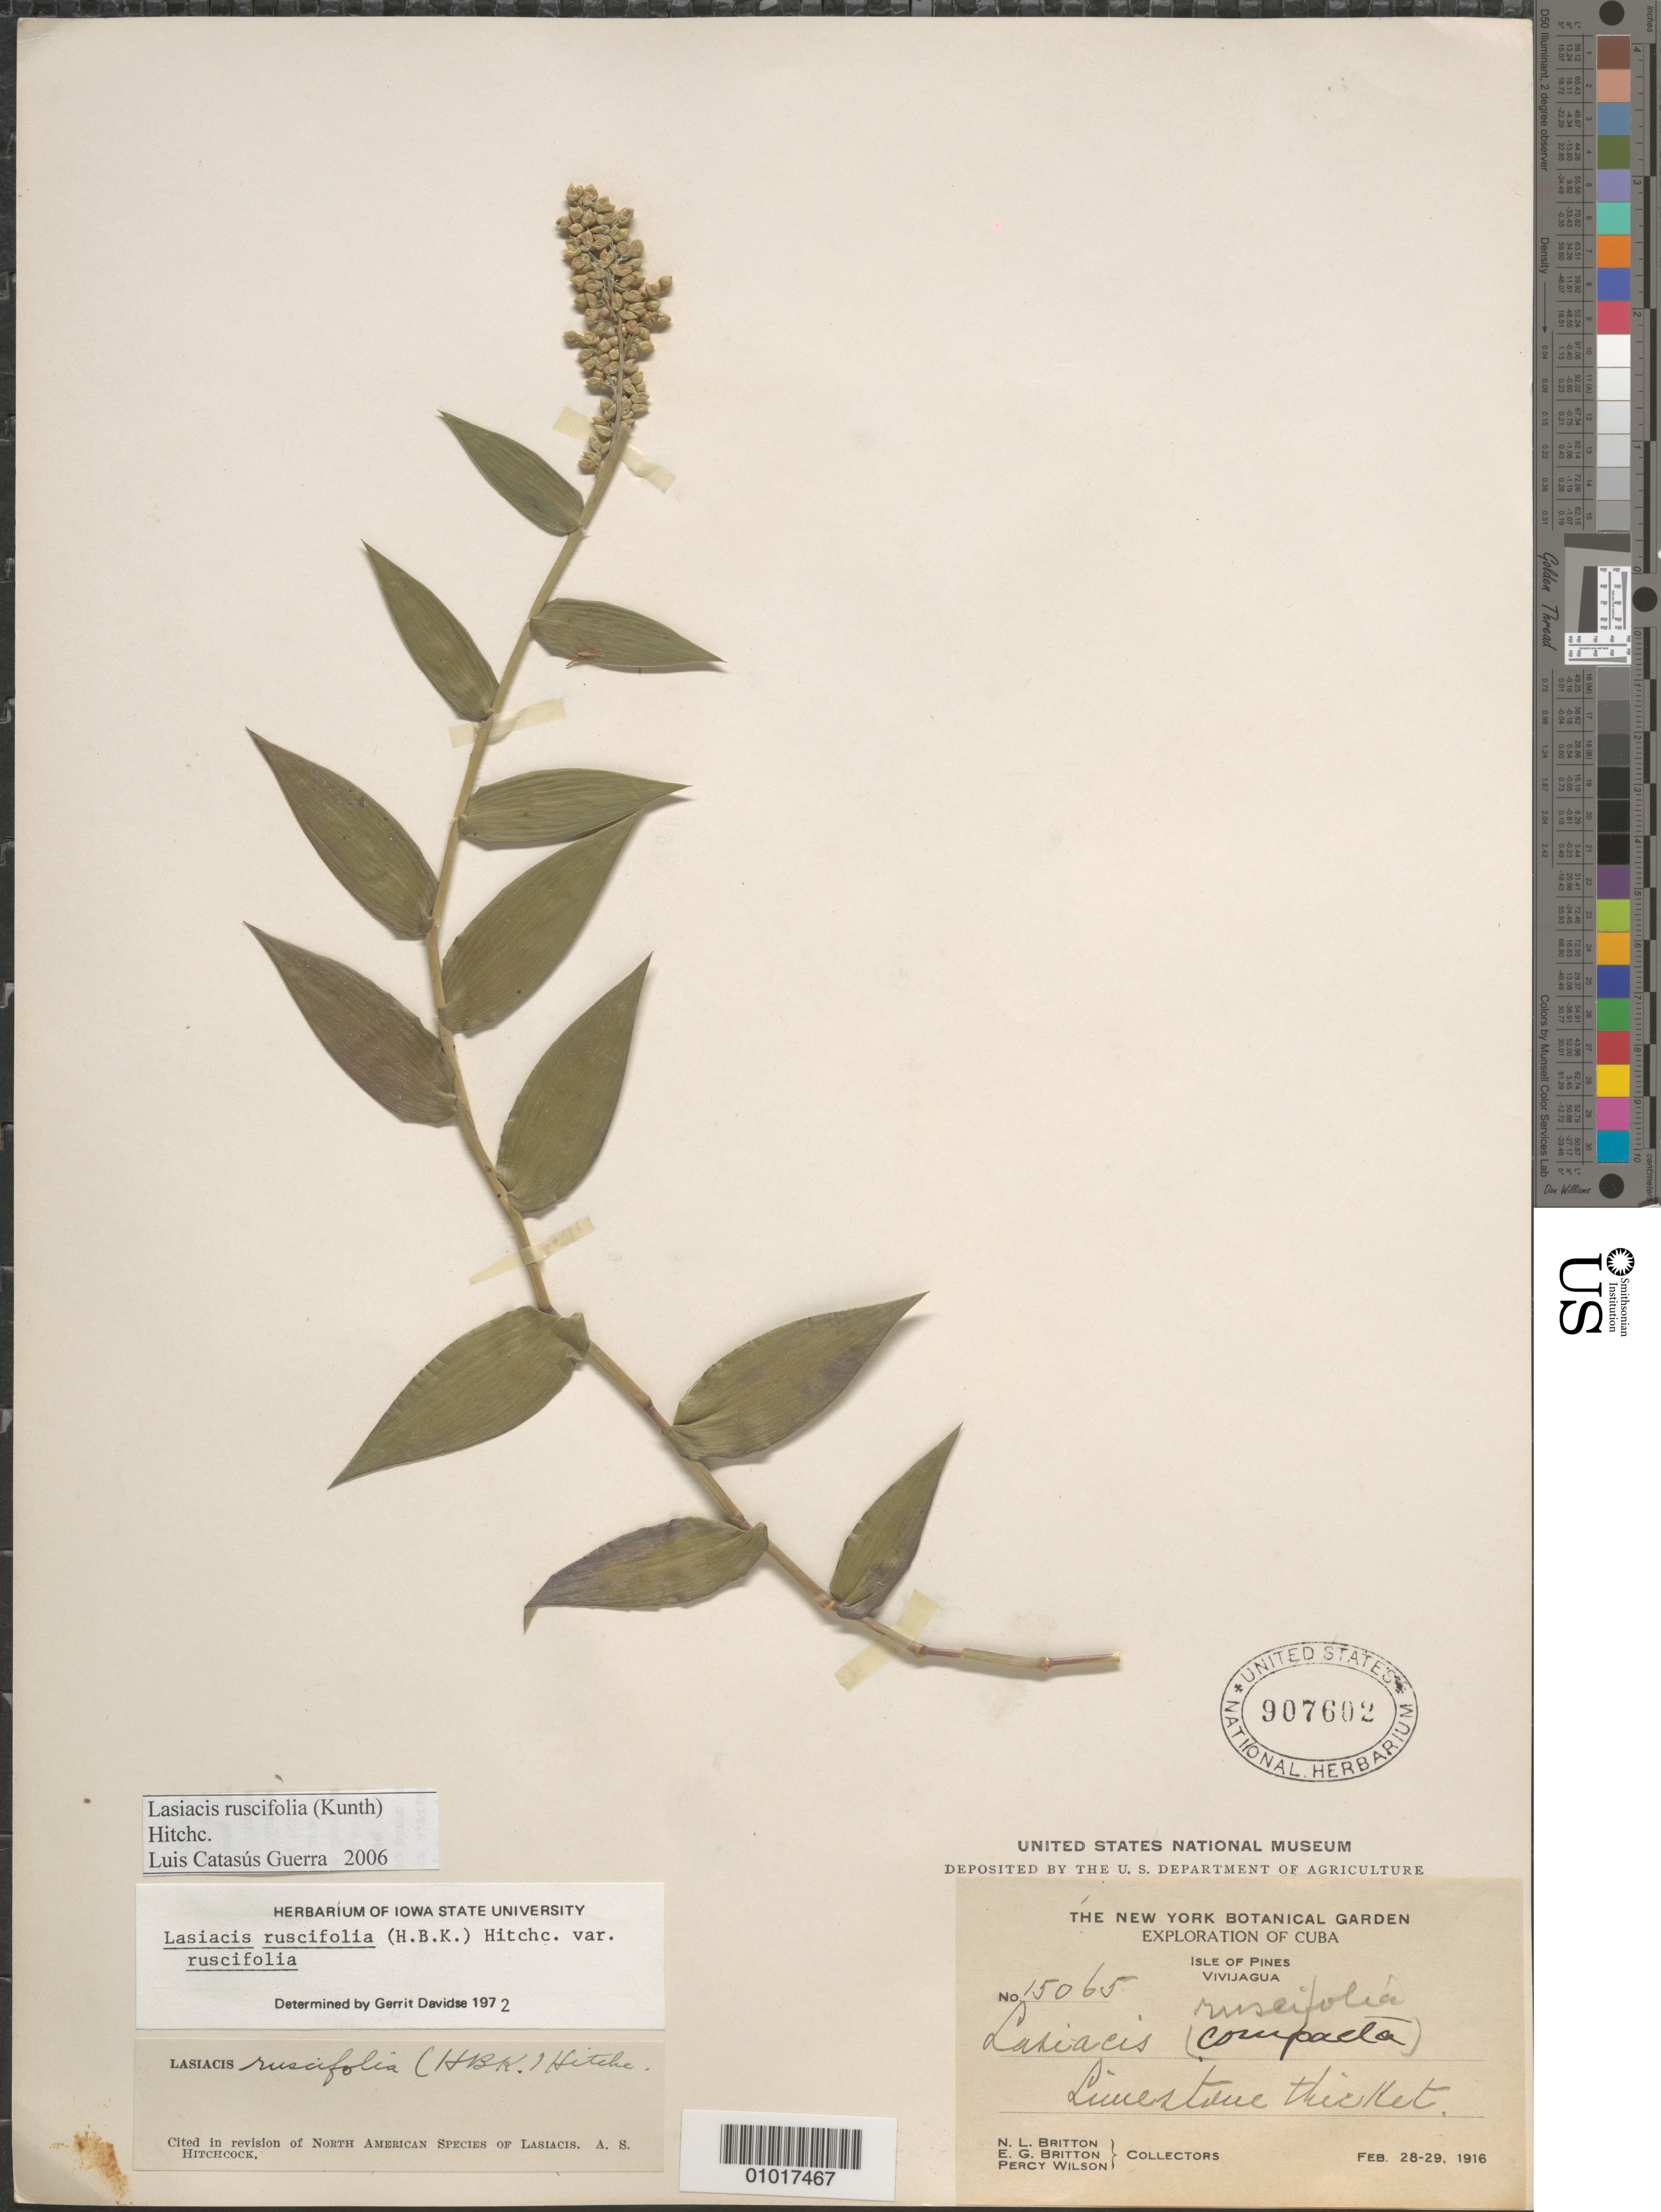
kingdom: Plantae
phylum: Tracheophyta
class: Liliopsida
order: Poales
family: Poaceae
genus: Lasiacis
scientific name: Lasiacis ruscifolia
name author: (Kunth) Hitchc.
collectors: N. Britton, E. G. Britton & P. Wilson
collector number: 15065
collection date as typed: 28 Feb 1916 to 29 Feb 1916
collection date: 1916-02-28/1916-02-29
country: Cuba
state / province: Isla de la Juventud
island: Isla de la Juventud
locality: Vivijagua, limestone thicket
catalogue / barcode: US 907602